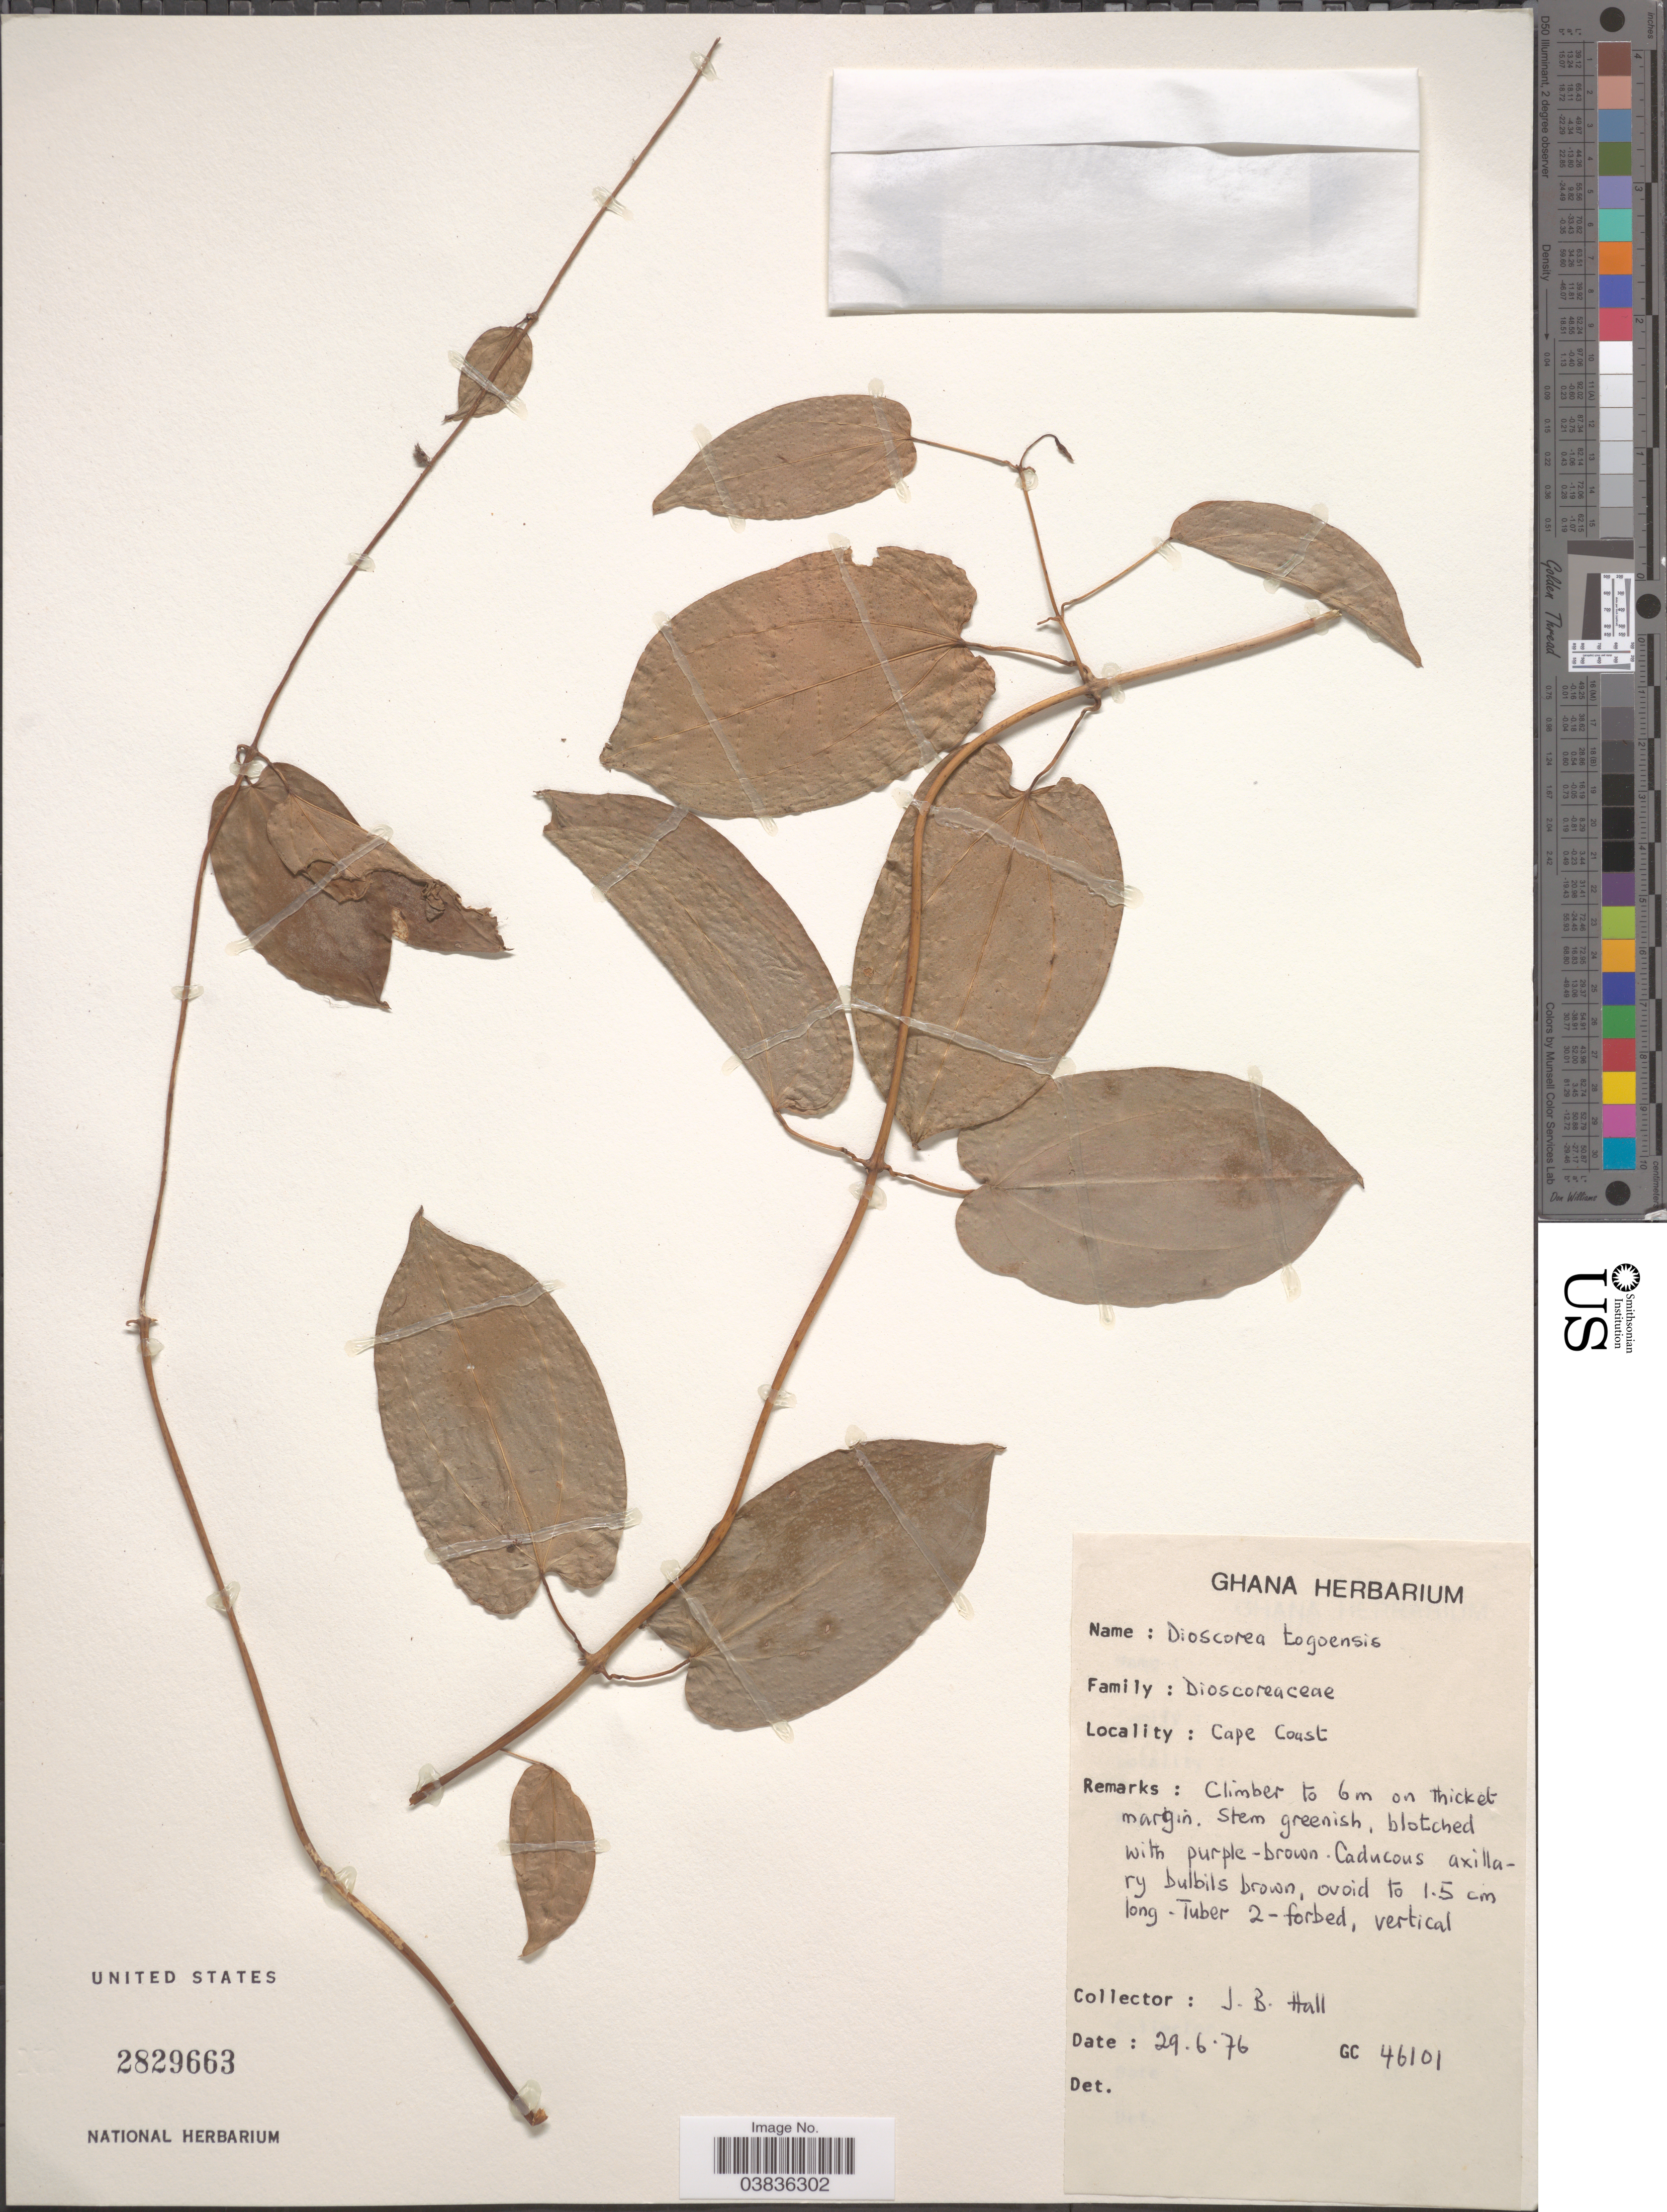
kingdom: Plantae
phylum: Tracheophyta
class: Liliopsida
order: Dioscoreales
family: Dioscoreaceae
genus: Dioscorea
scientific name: Dioscorea togoensis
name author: R. Knuth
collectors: J. Hall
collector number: GC46101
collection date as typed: Transcribed d/m/y: 29/6/76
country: Ghana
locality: Cape Coast.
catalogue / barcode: US 2829663